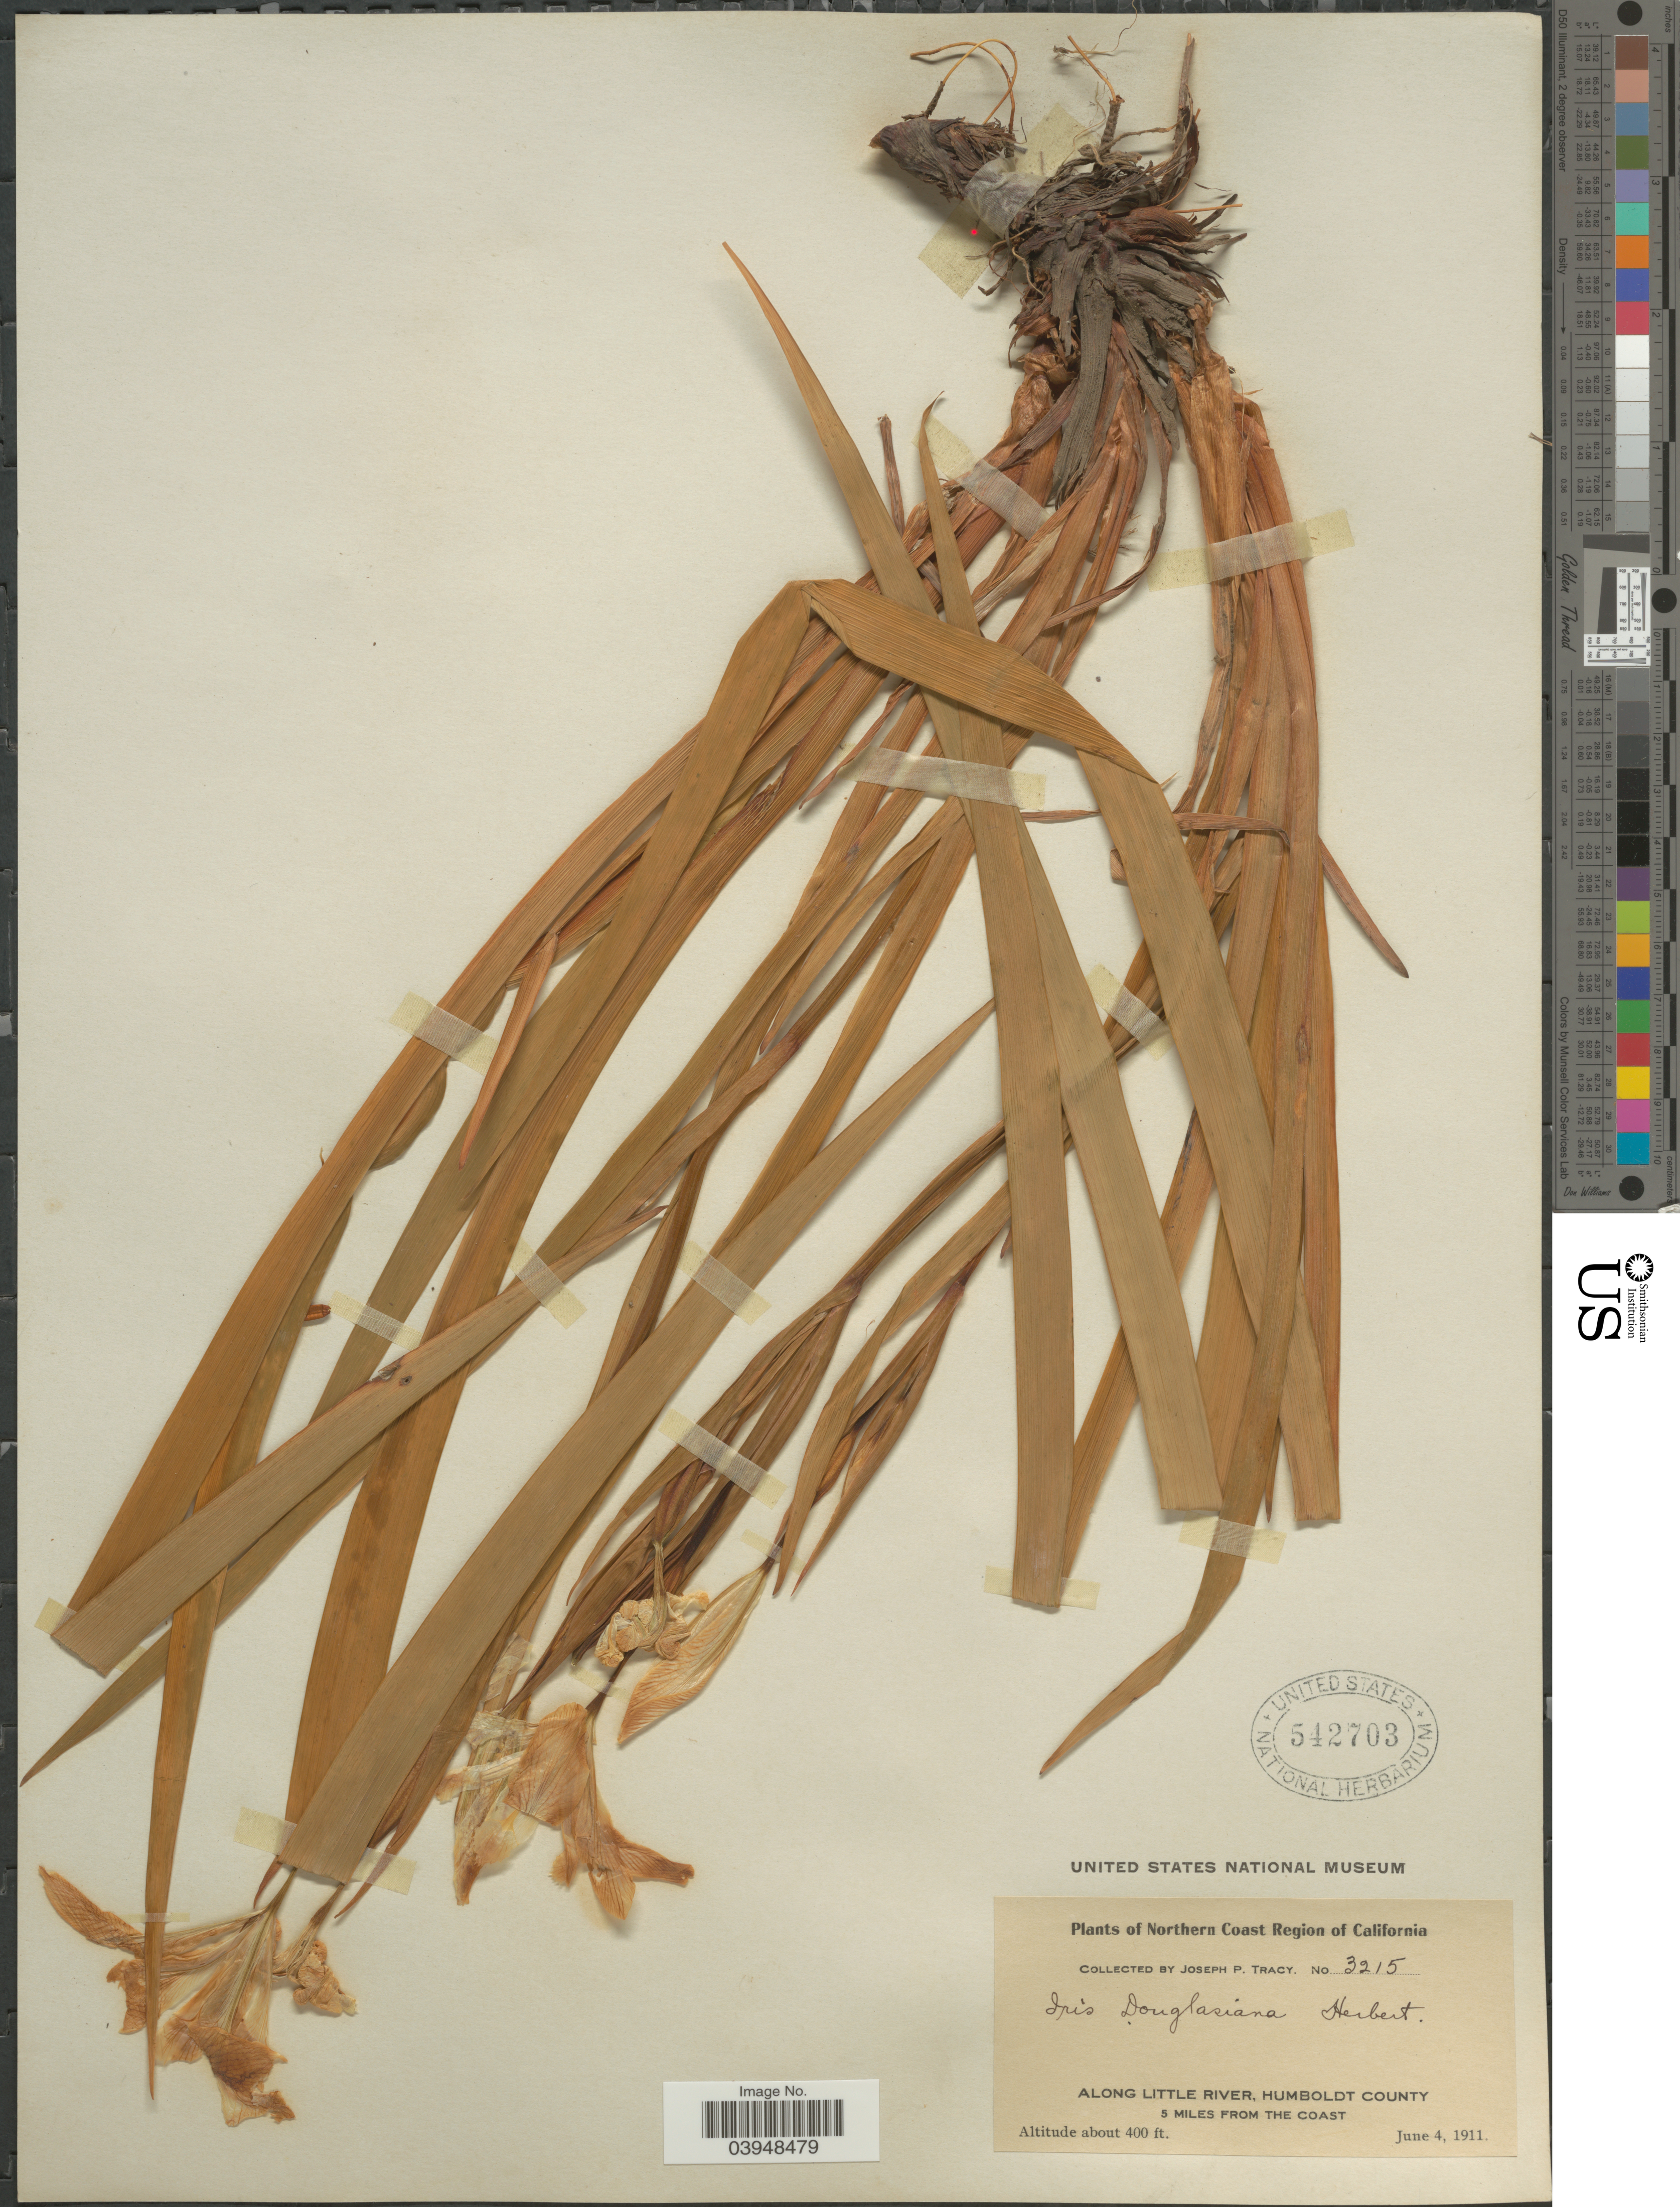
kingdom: Plantae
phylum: Tracheophyta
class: Liliopsida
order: Asparagales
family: Iridaceae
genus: Iris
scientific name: Iris douglasiana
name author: Herb.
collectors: J. Tracy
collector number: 3215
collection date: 1911-06-04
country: United States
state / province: California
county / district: Humboldt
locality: Northern Coast Region of California. Along Little River, Humboldt County. 5 miles from the coast.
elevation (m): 122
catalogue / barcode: US 542703